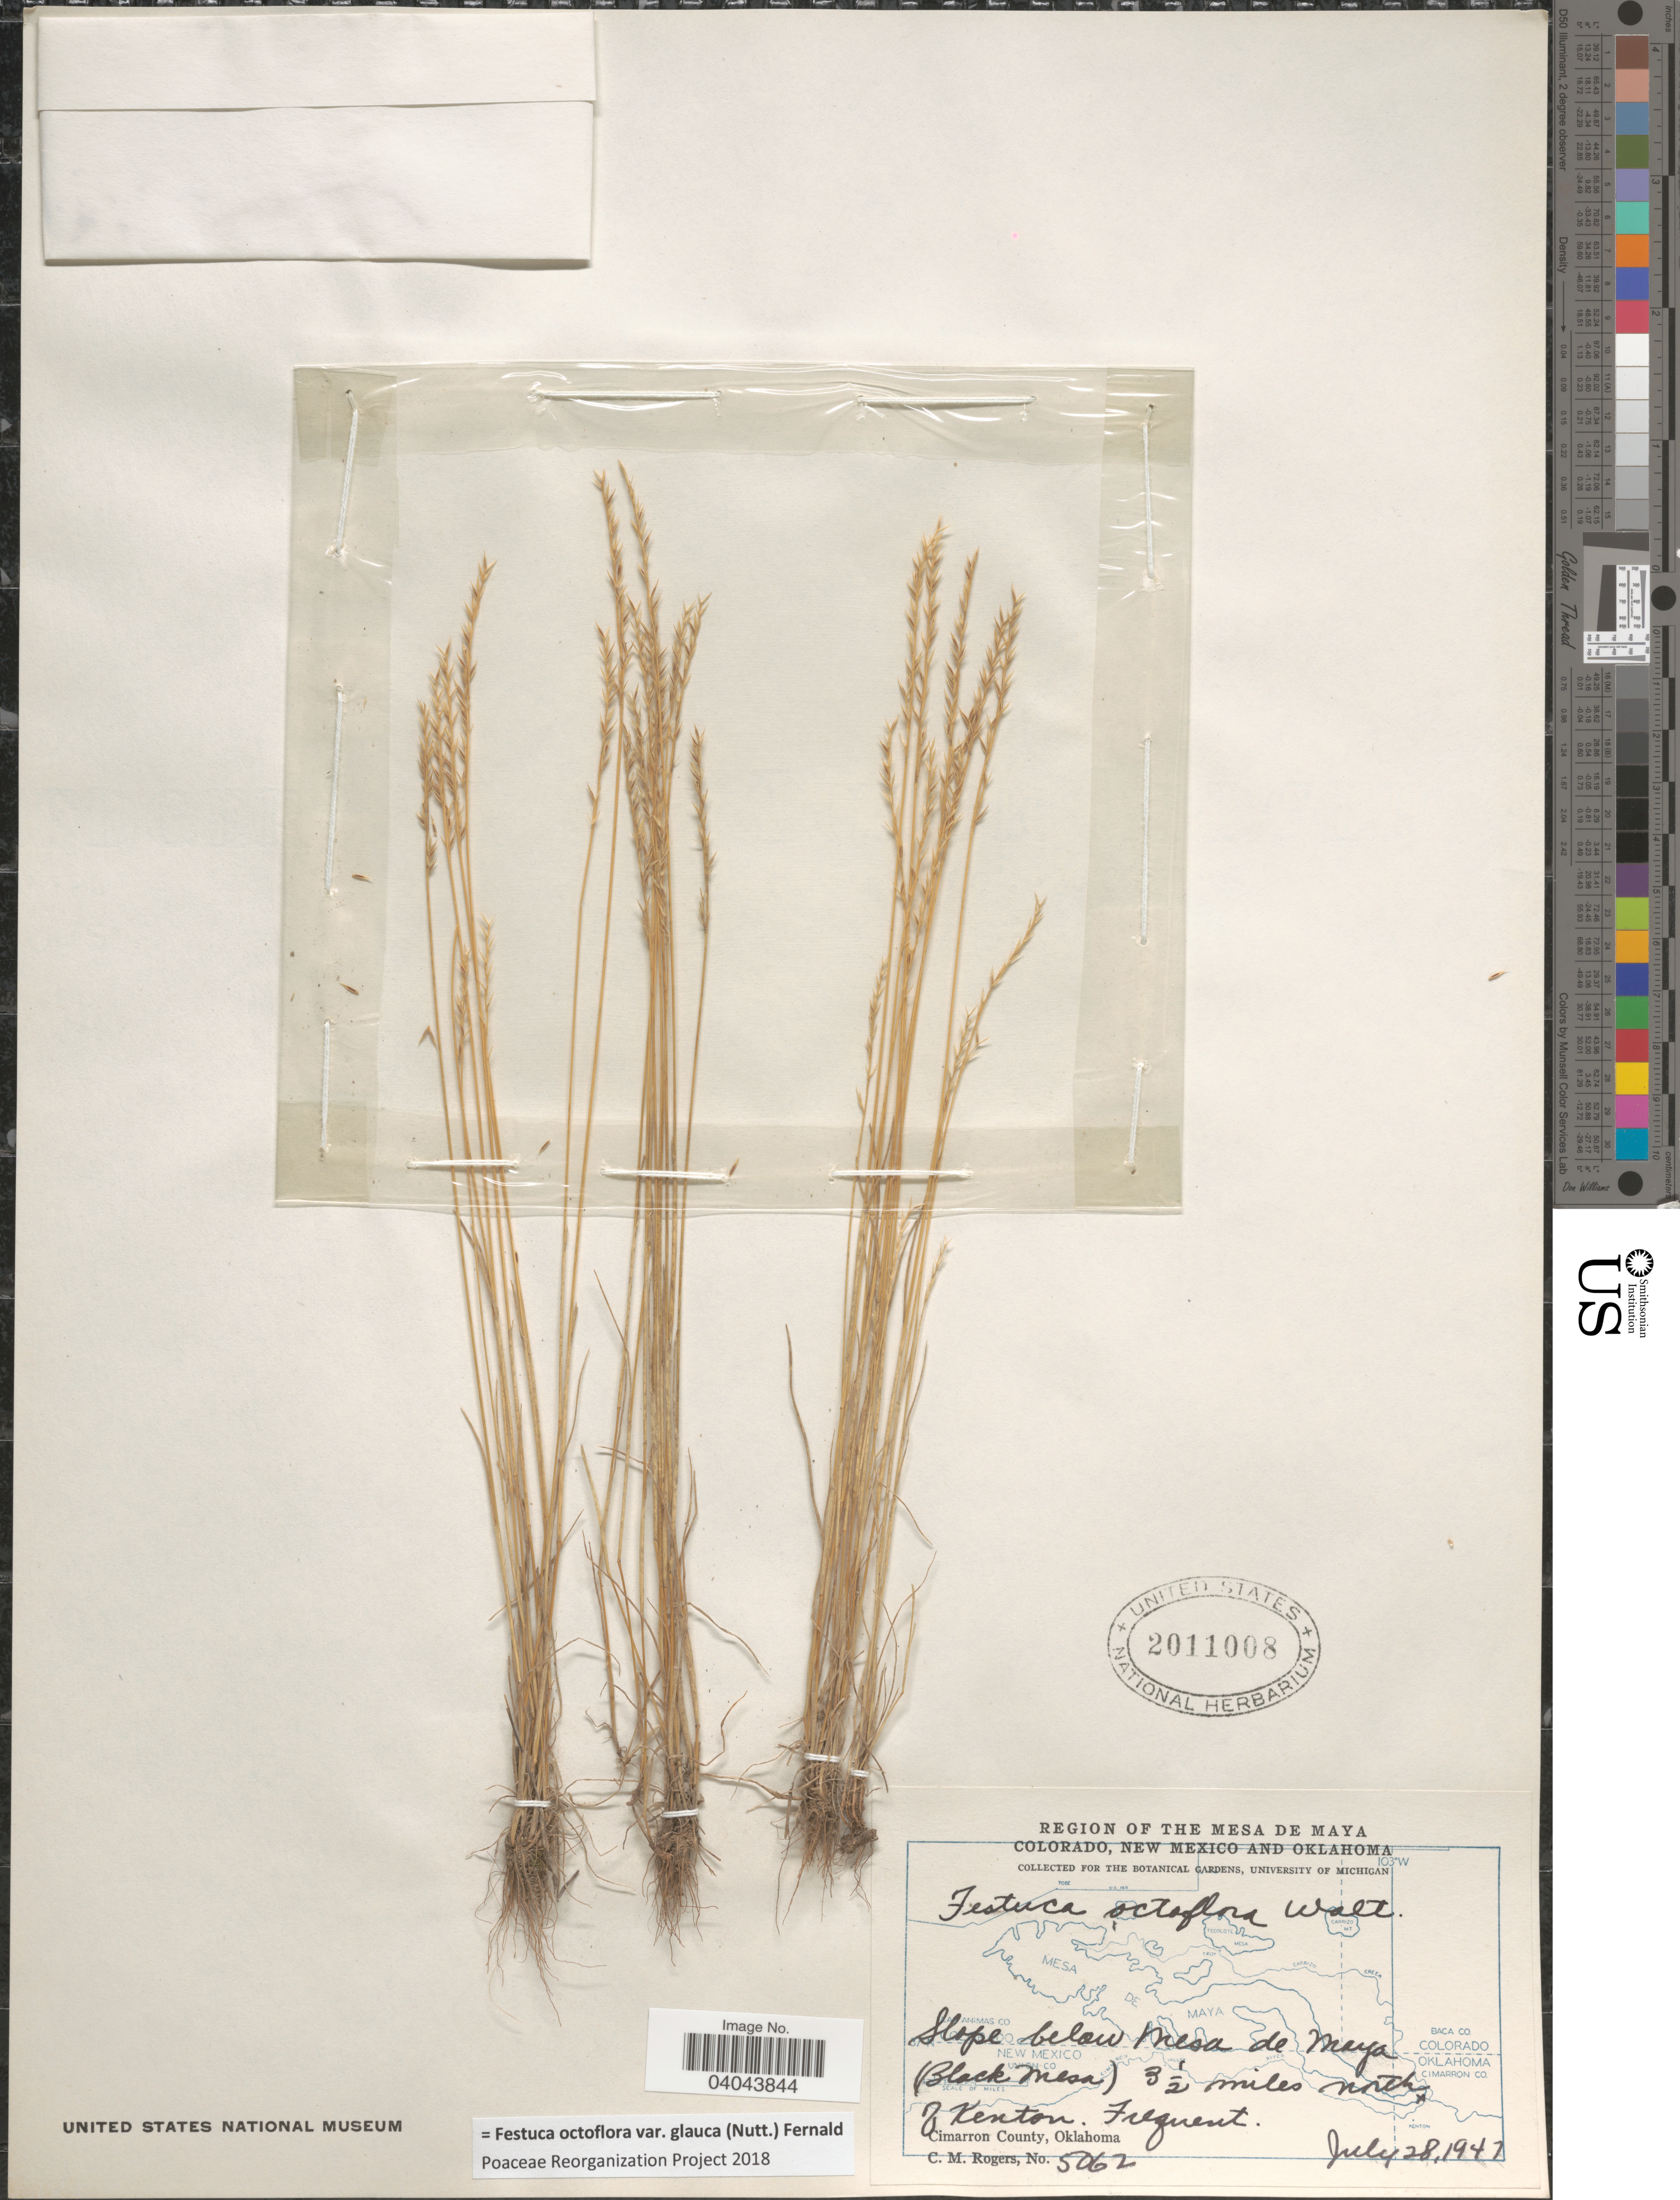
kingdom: Plantae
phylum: Tracheophyta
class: Liliopsida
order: Poales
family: Poaceae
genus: Festuca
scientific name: Festuca octoflora var. glauca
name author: (Nutt.) Fernald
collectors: C. M. Rogers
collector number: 5062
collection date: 1947-07-28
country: United States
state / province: Oklahoma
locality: Region of the Mesa de Maya. Slope below Mesa de Maya (Black Mesa) 3½ miles north of Kenton. Cimarron County.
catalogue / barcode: US 2011008